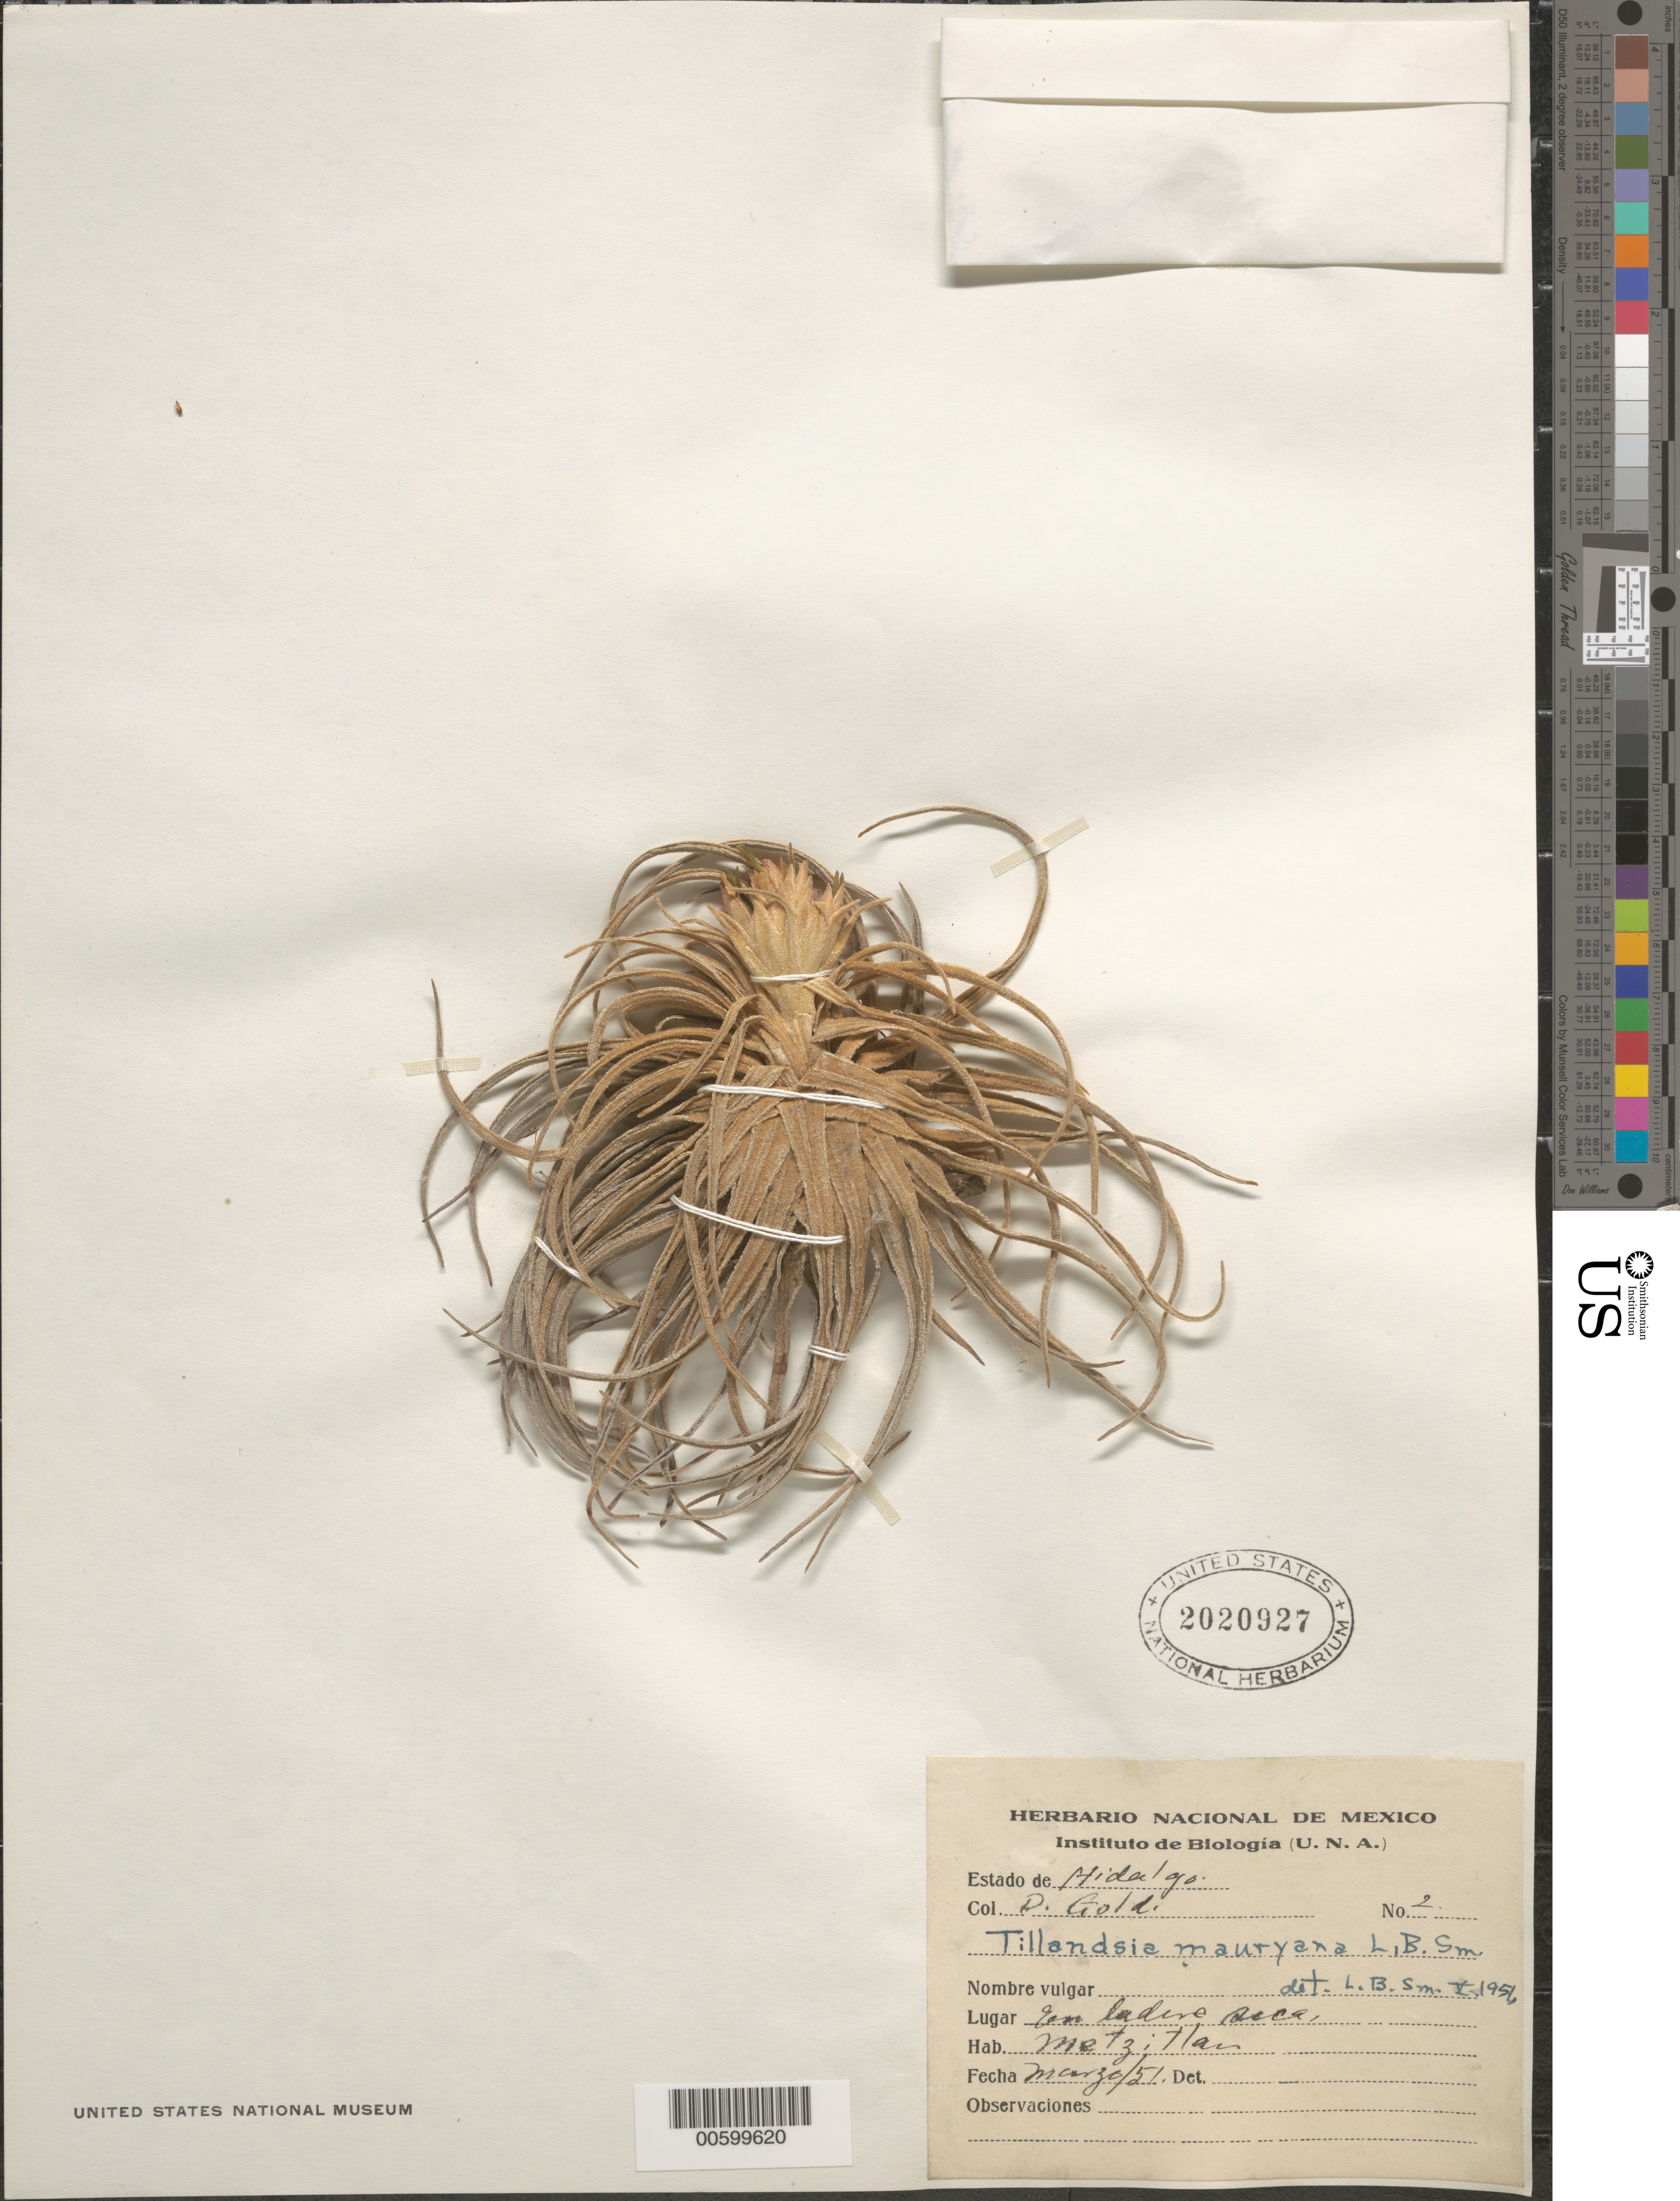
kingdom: Plantae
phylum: Tracheophyta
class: Liliopsida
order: Poales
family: Bromeliaceae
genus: Tillandsia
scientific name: Tillandsia mauryana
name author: L.B. Sm.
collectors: D. Gold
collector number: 2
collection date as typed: Mar 1951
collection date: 1951-03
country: Mexico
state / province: Hidalgo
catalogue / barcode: US 2020927